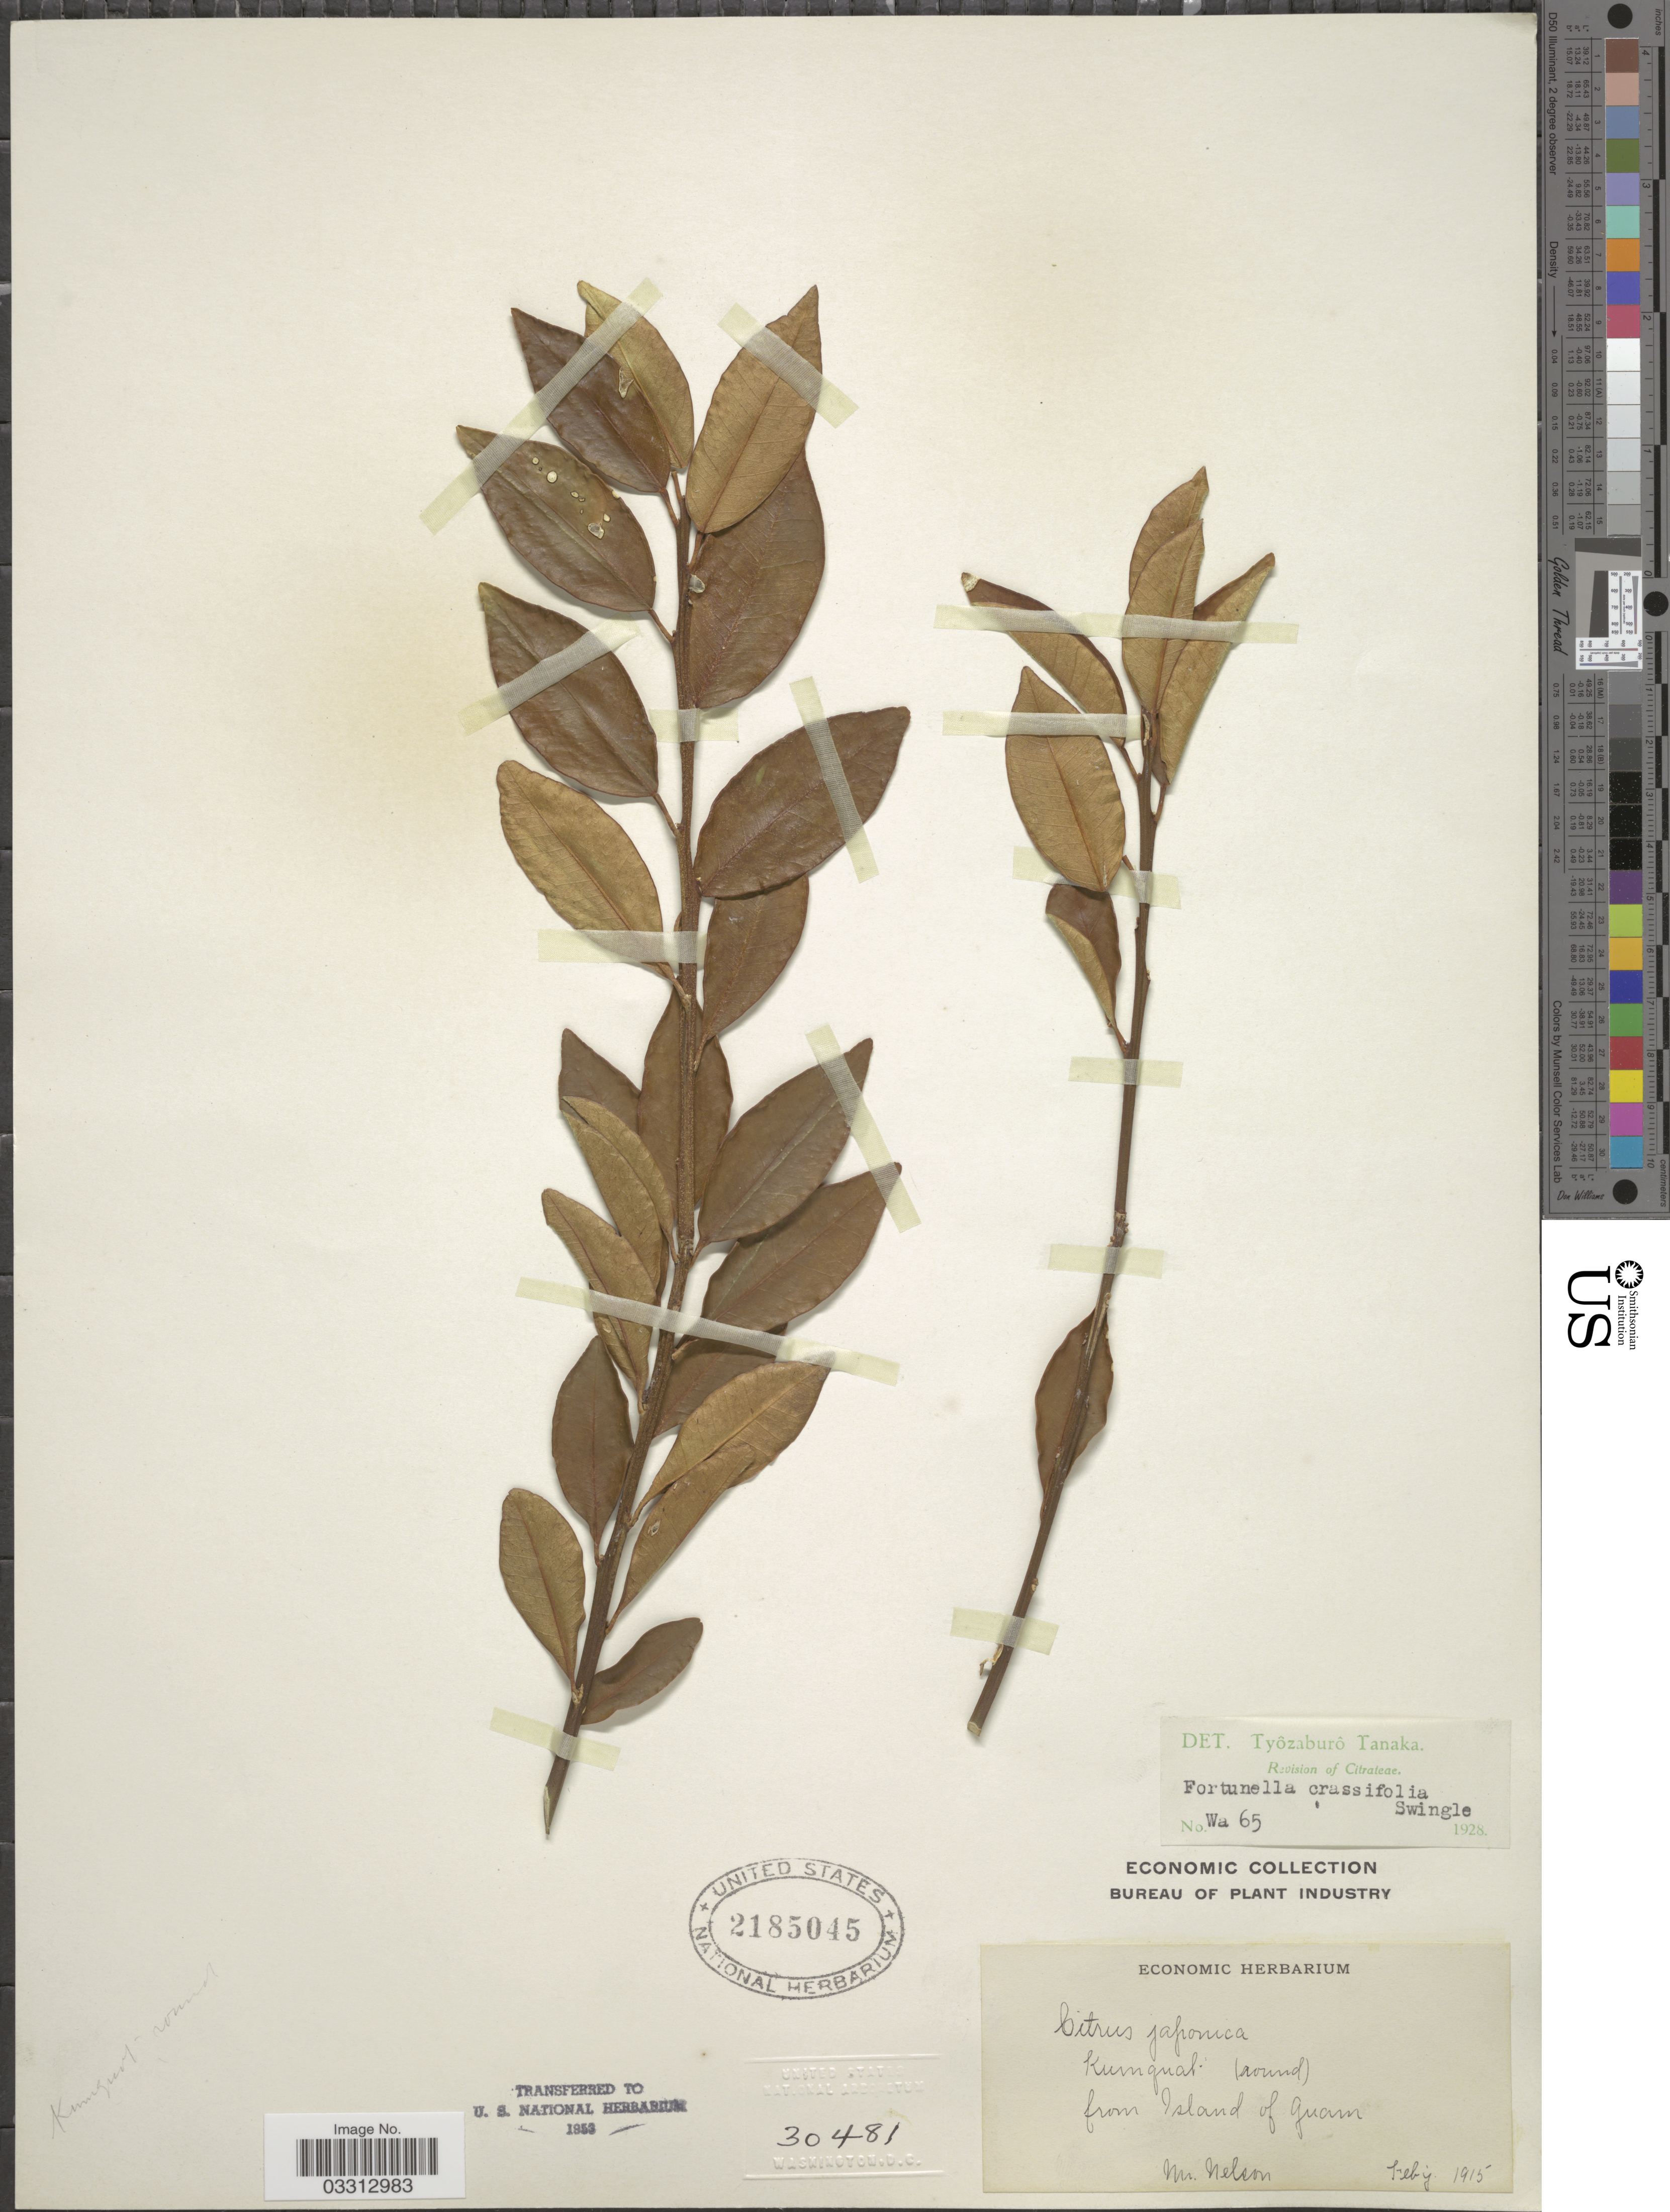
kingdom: Plantae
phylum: Tracheophyta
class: Magnoliopsida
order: Sapindales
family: Rutaceae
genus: Citrus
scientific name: Citrus japonica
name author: Thunb.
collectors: Nelson, --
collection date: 1915-02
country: Guam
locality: Island of Guam.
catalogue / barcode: US 2185045